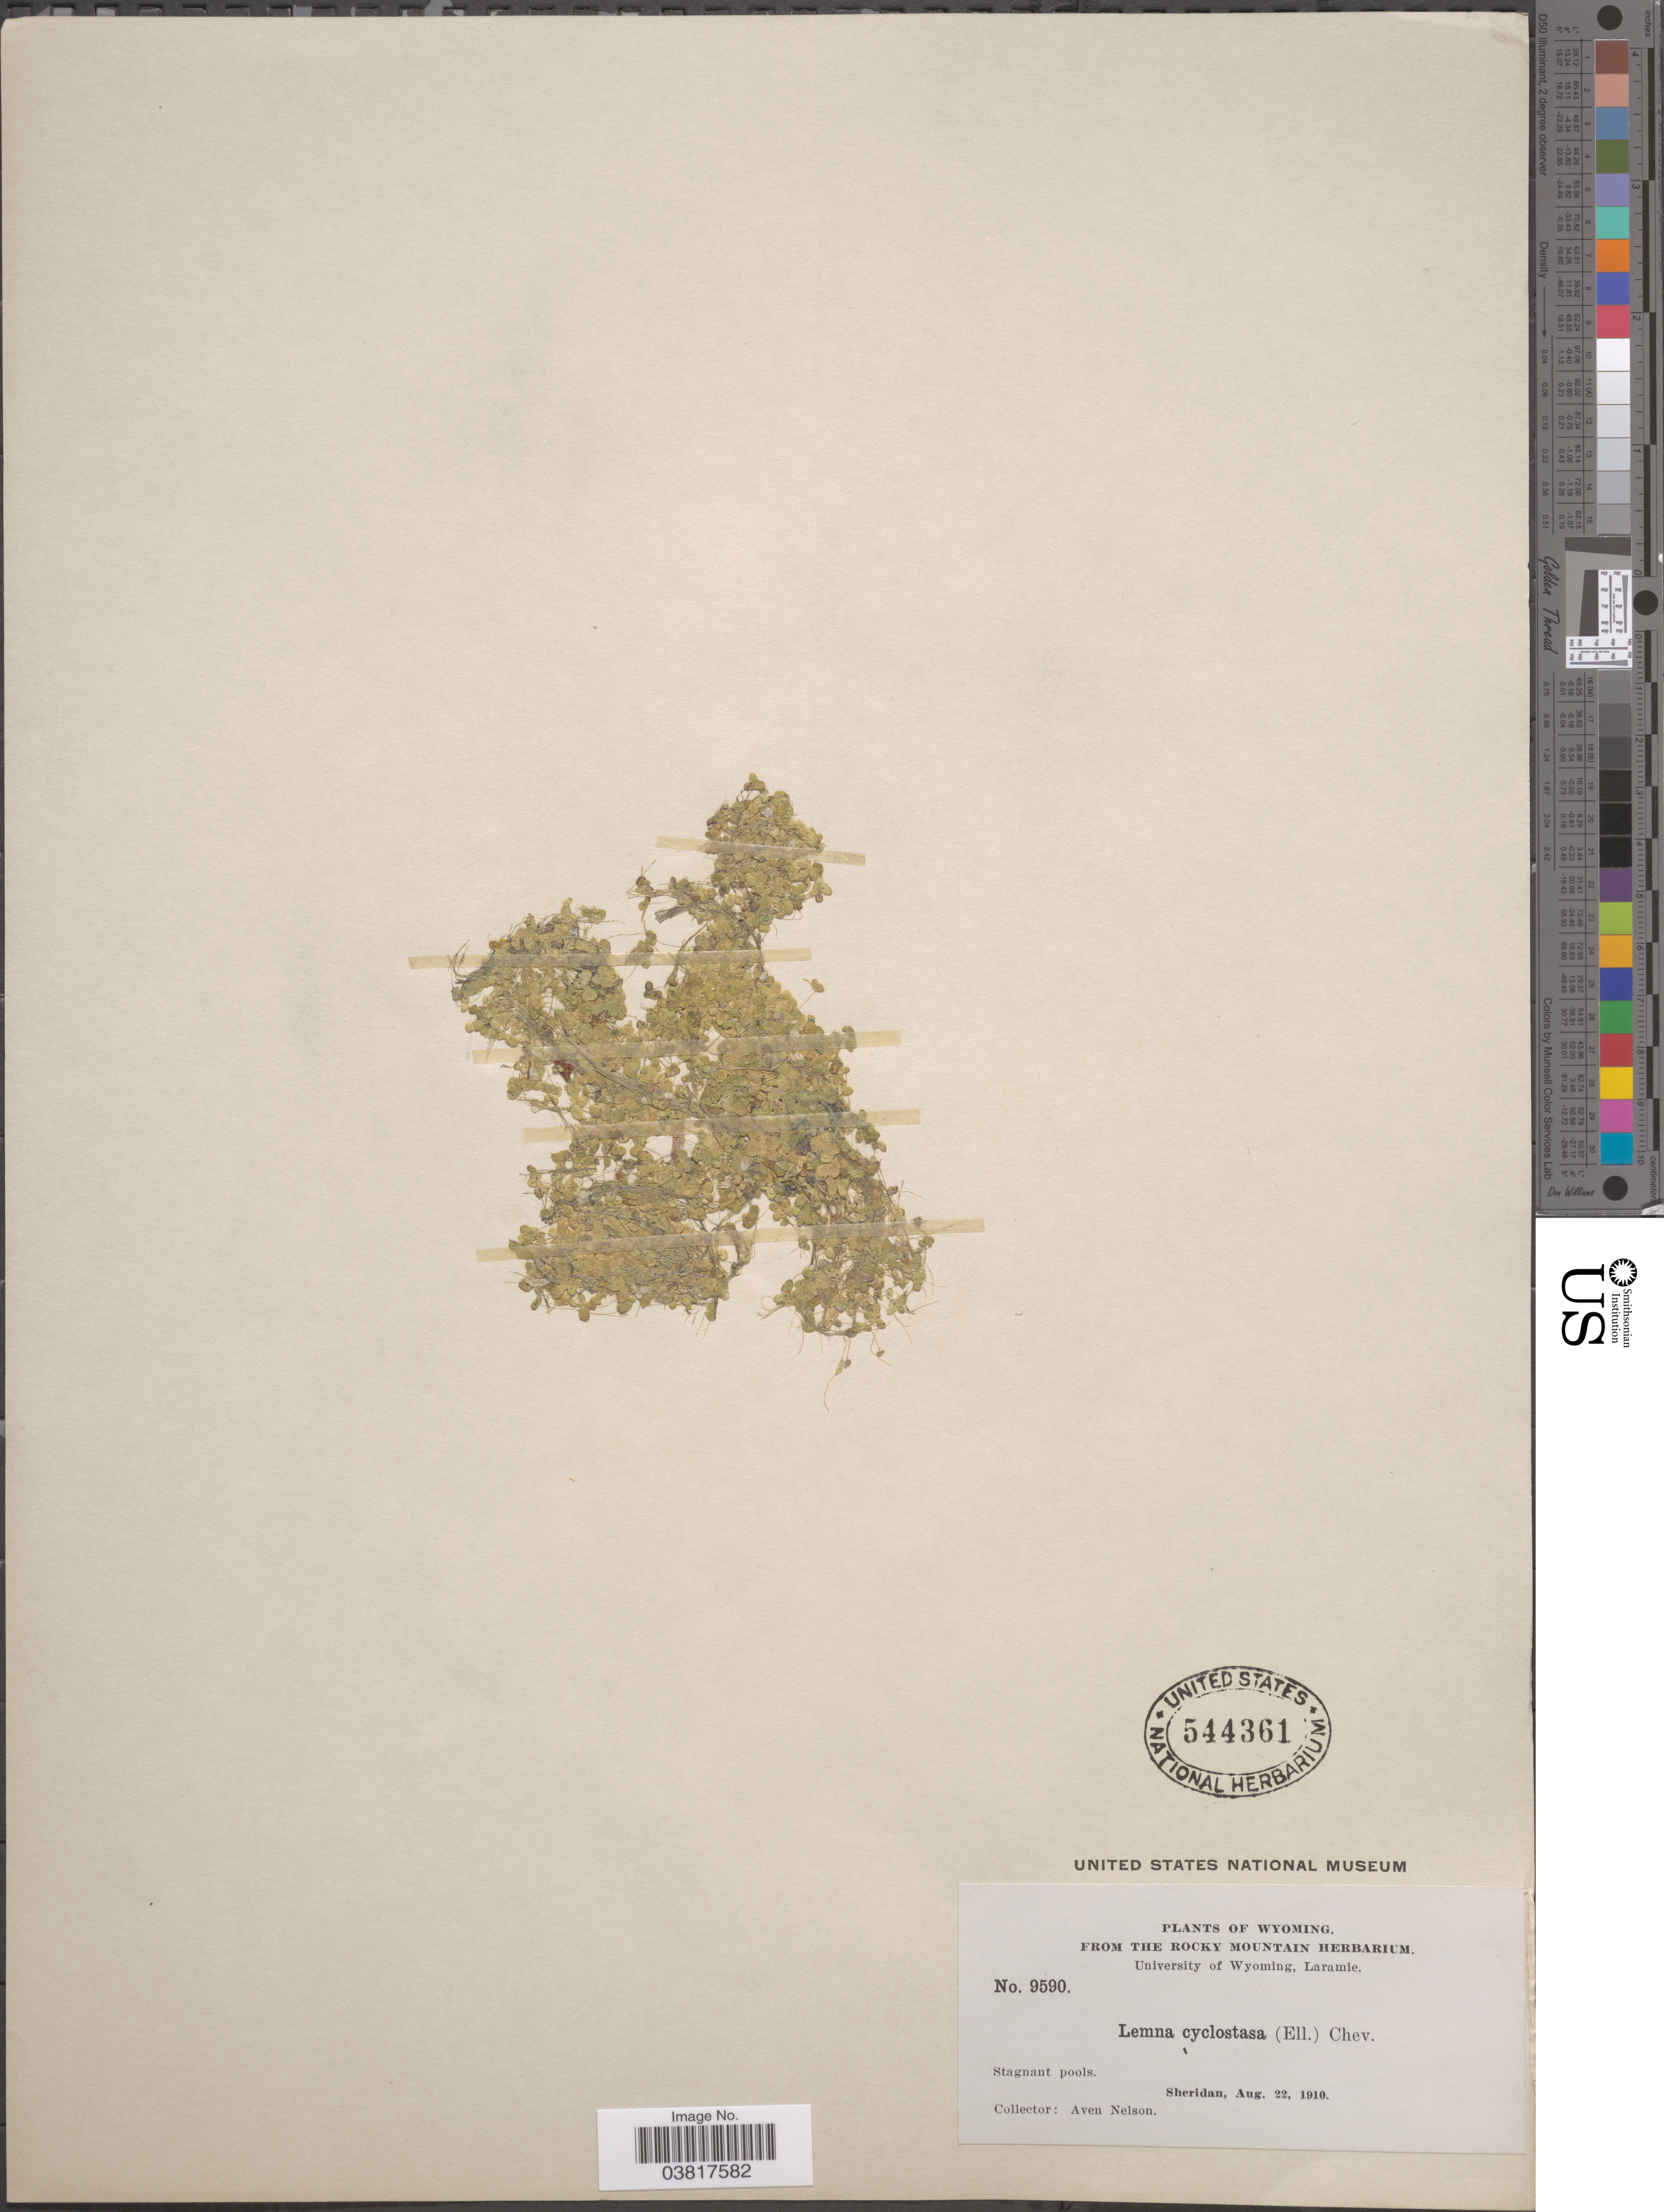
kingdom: Plantae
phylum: Tracheophyta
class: Liliopsida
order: Alismatales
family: Araceae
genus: Lemna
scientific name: Lemna minor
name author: L.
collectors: A. Nelson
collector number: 9590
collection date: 1910-08-22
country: United States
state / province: Wyoming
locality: Sheridan.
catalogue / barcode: US 544361